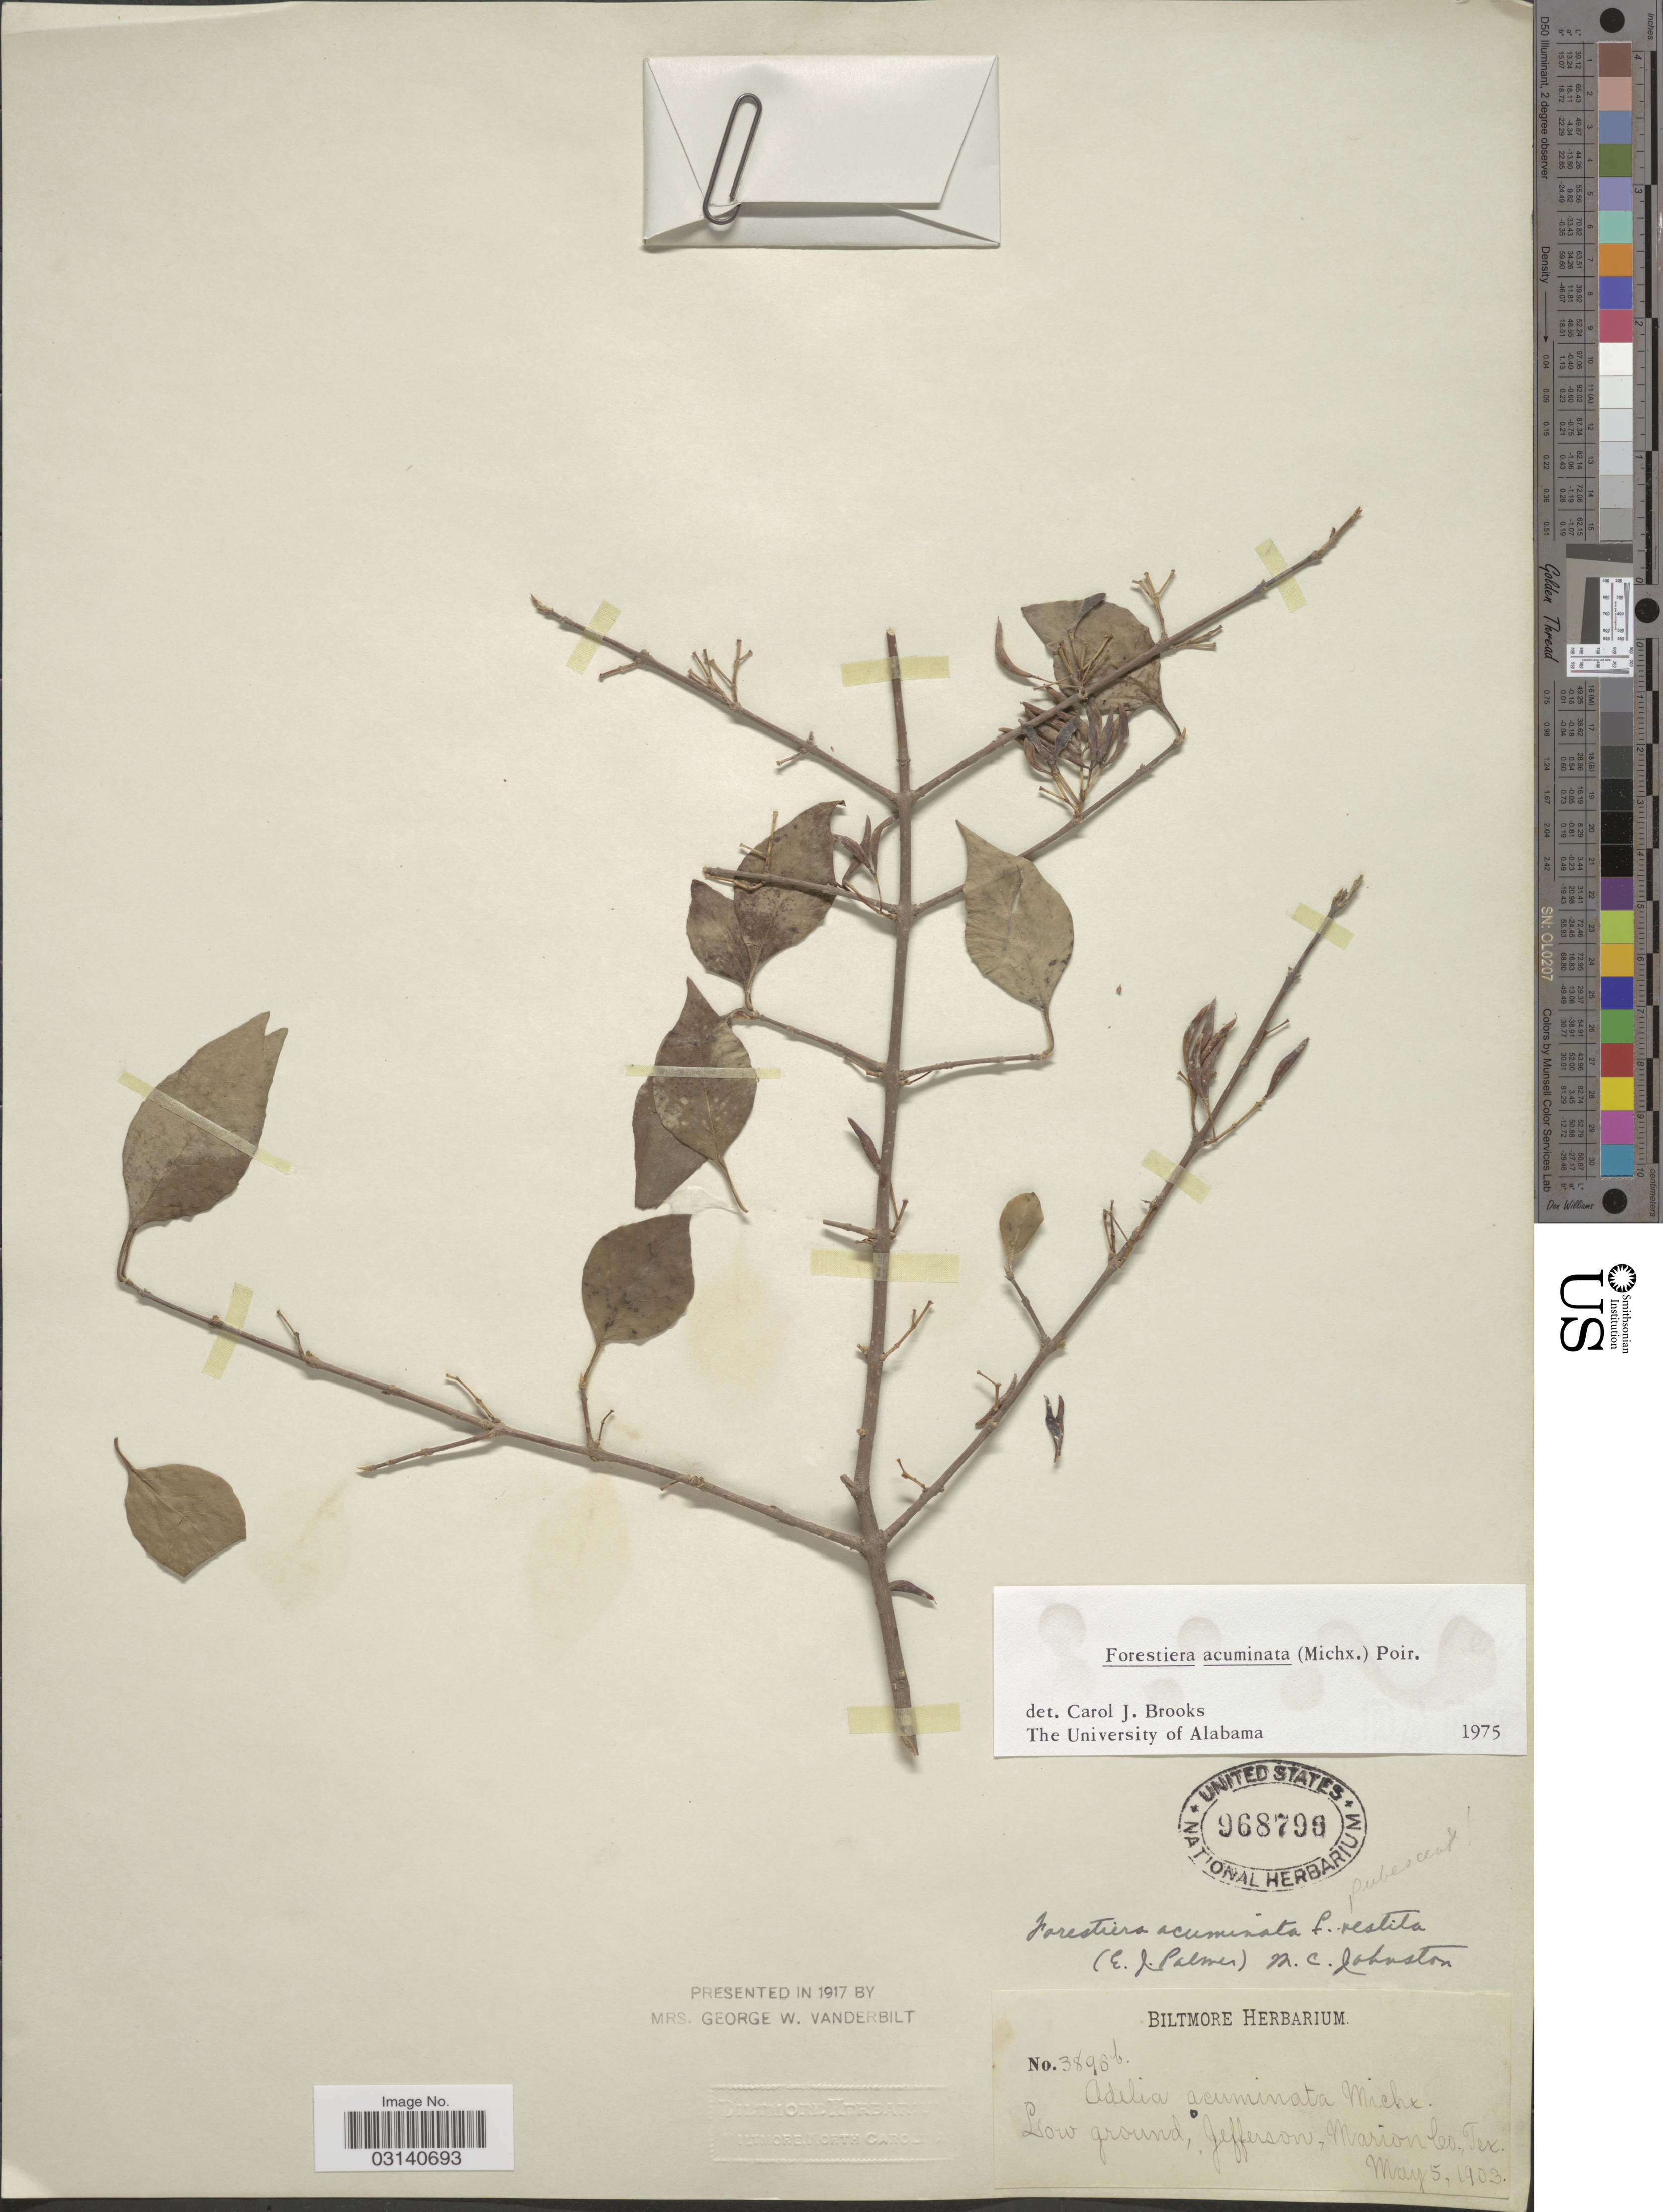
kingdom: Plantae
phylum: Tracheophyta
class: Magnoliopsida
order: Lamiales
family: Oleaceae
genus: Forestiera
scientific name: Forestiera acuminata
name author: (Michx.) Poir.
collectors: ex herb. Biltmore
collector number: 3896b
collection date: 1903-05-05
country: United States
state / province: Texas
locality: Low ground, Jefferson, Marion Co., Texas.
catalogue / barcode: US 968798